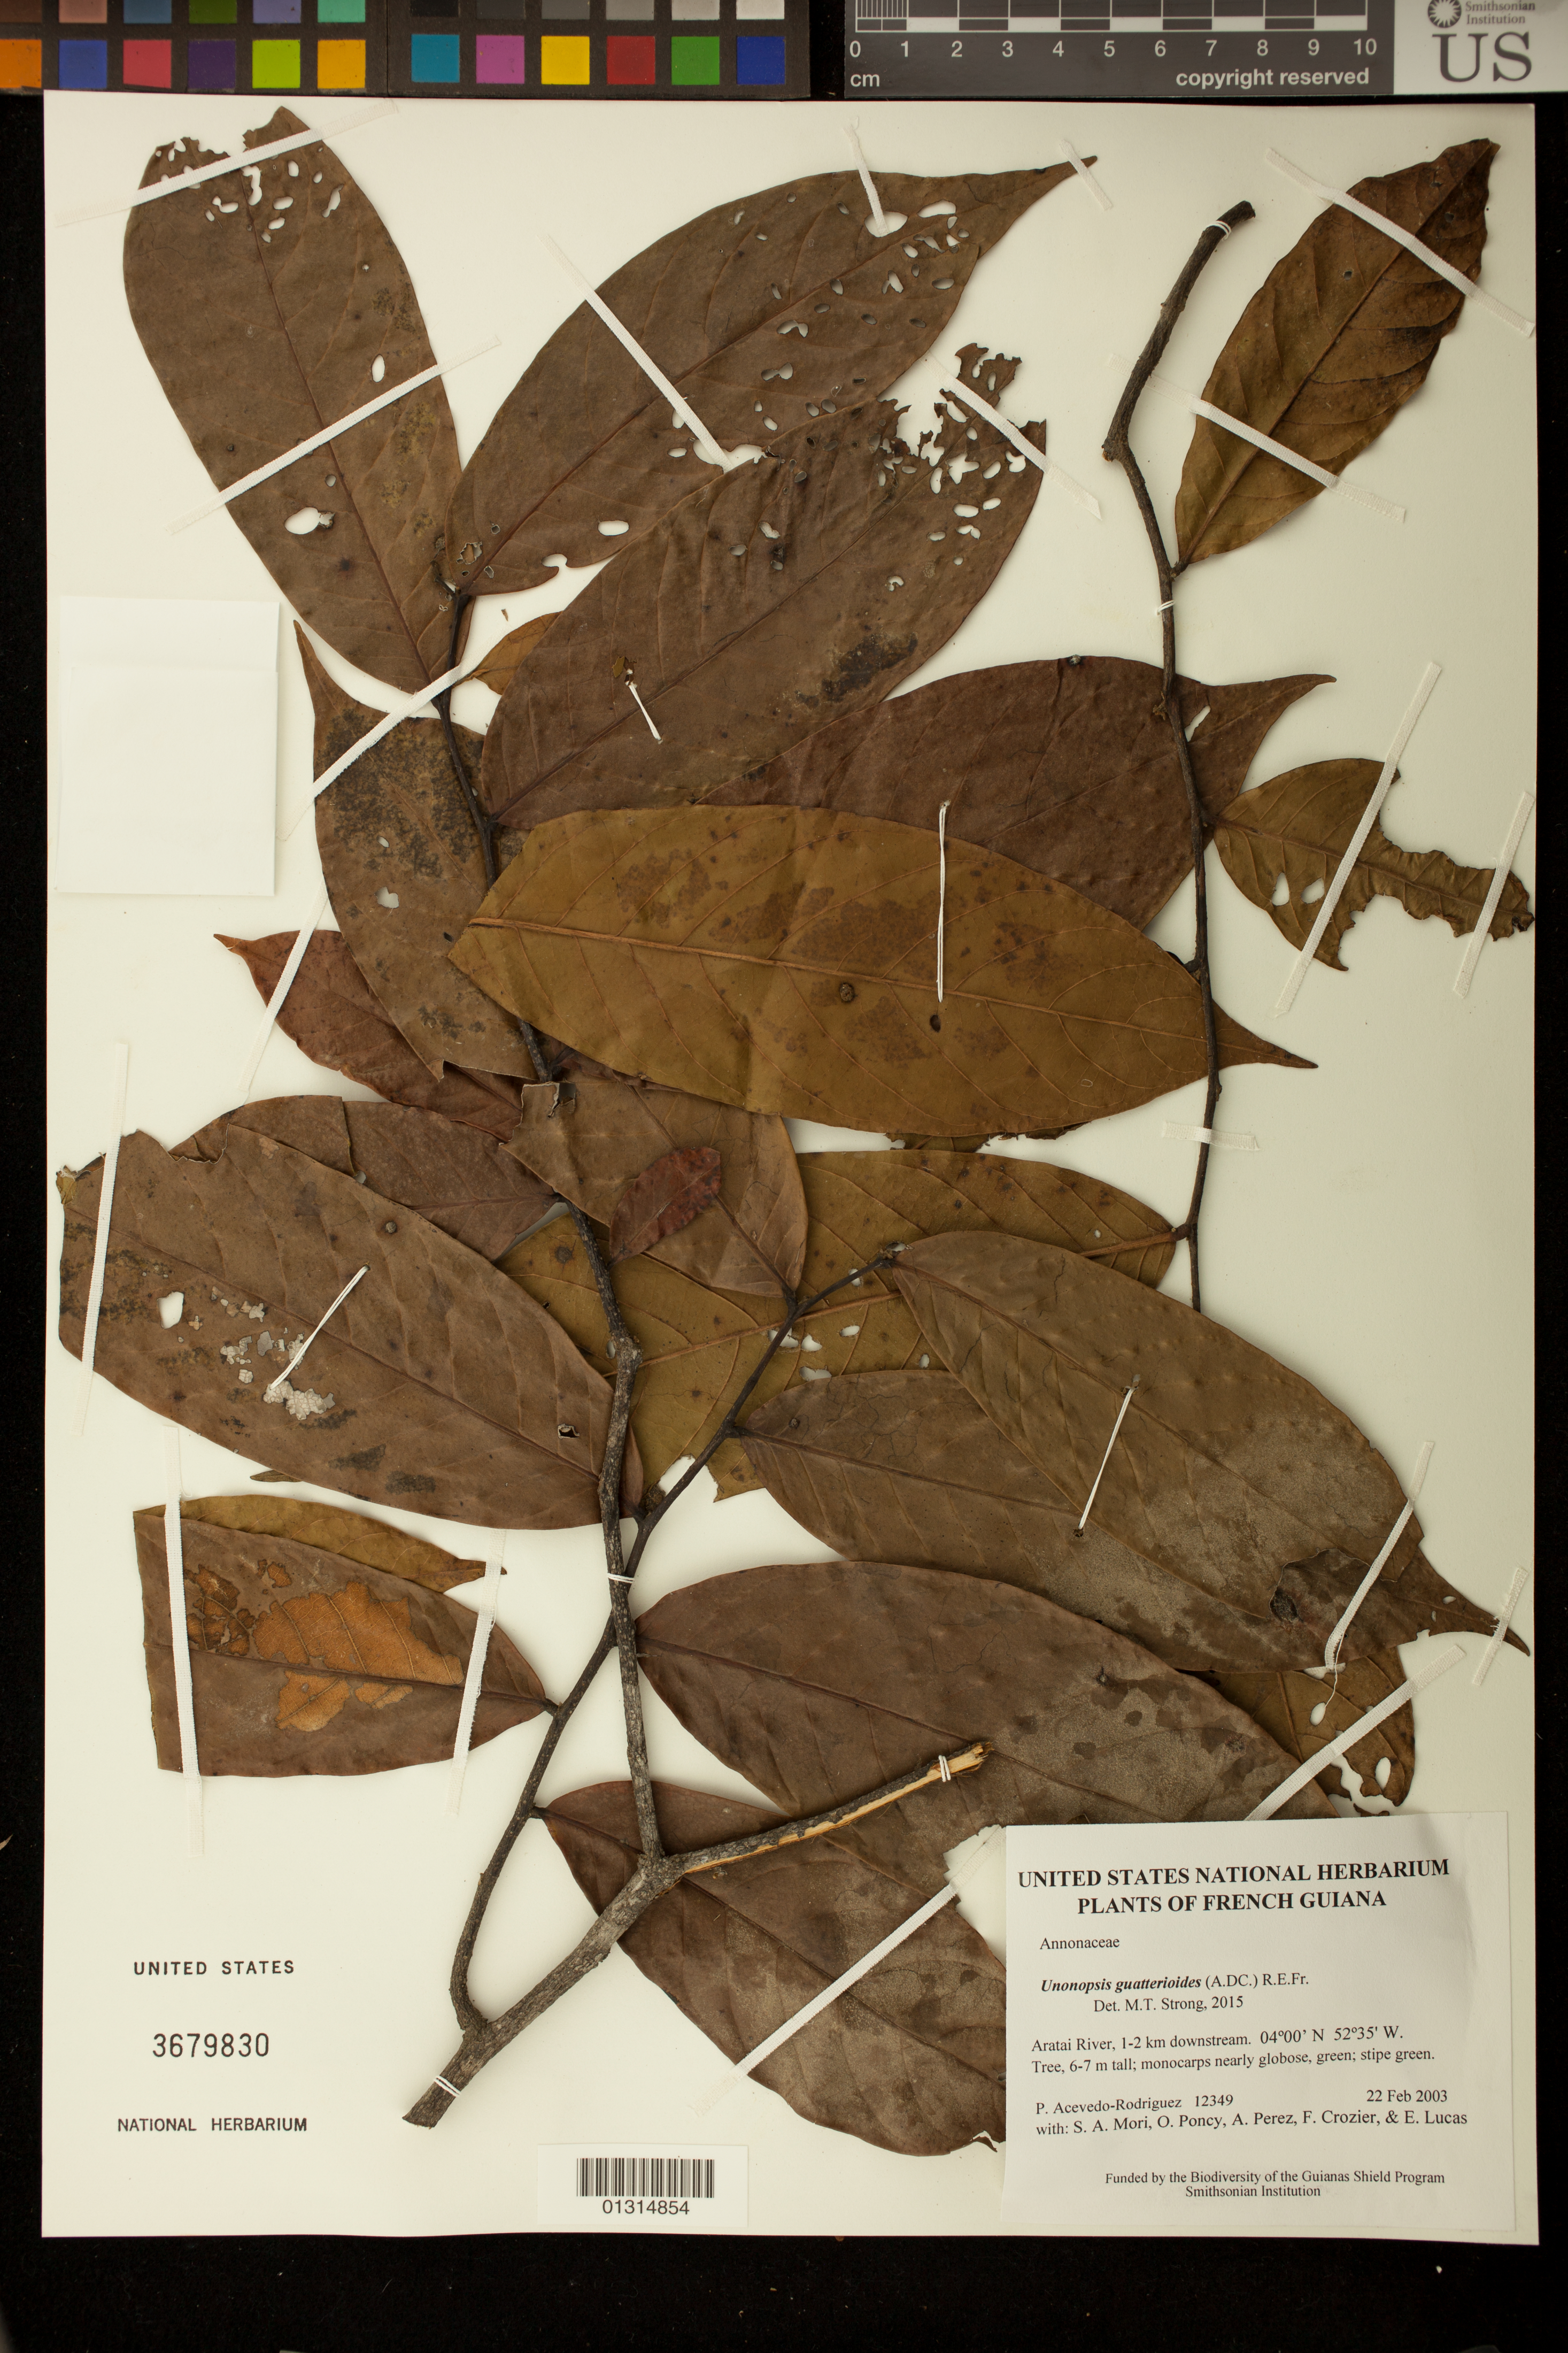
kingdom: Plantae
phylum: Tracheophyta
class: Magnoliopsida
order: Magnoliales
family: Annonaceae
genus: Unonopsis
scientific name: Unonopsis guatterioides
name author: (A. DC.) R.E. Fr.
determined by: Strong, M. T., (US), Smithsonian Institution - National Museum of Natural History (UNITED STATES)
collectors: P. Acevedo-Rodr., S. Mori, O. Poncy, A. Pérez, F. Crozier & E. Lucas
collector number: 12349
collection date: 2003-02-22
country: French Guiana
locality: Aratai River, 1-2 km downstream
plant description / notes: US, NY, K, MO, P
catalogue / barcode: US 3679830